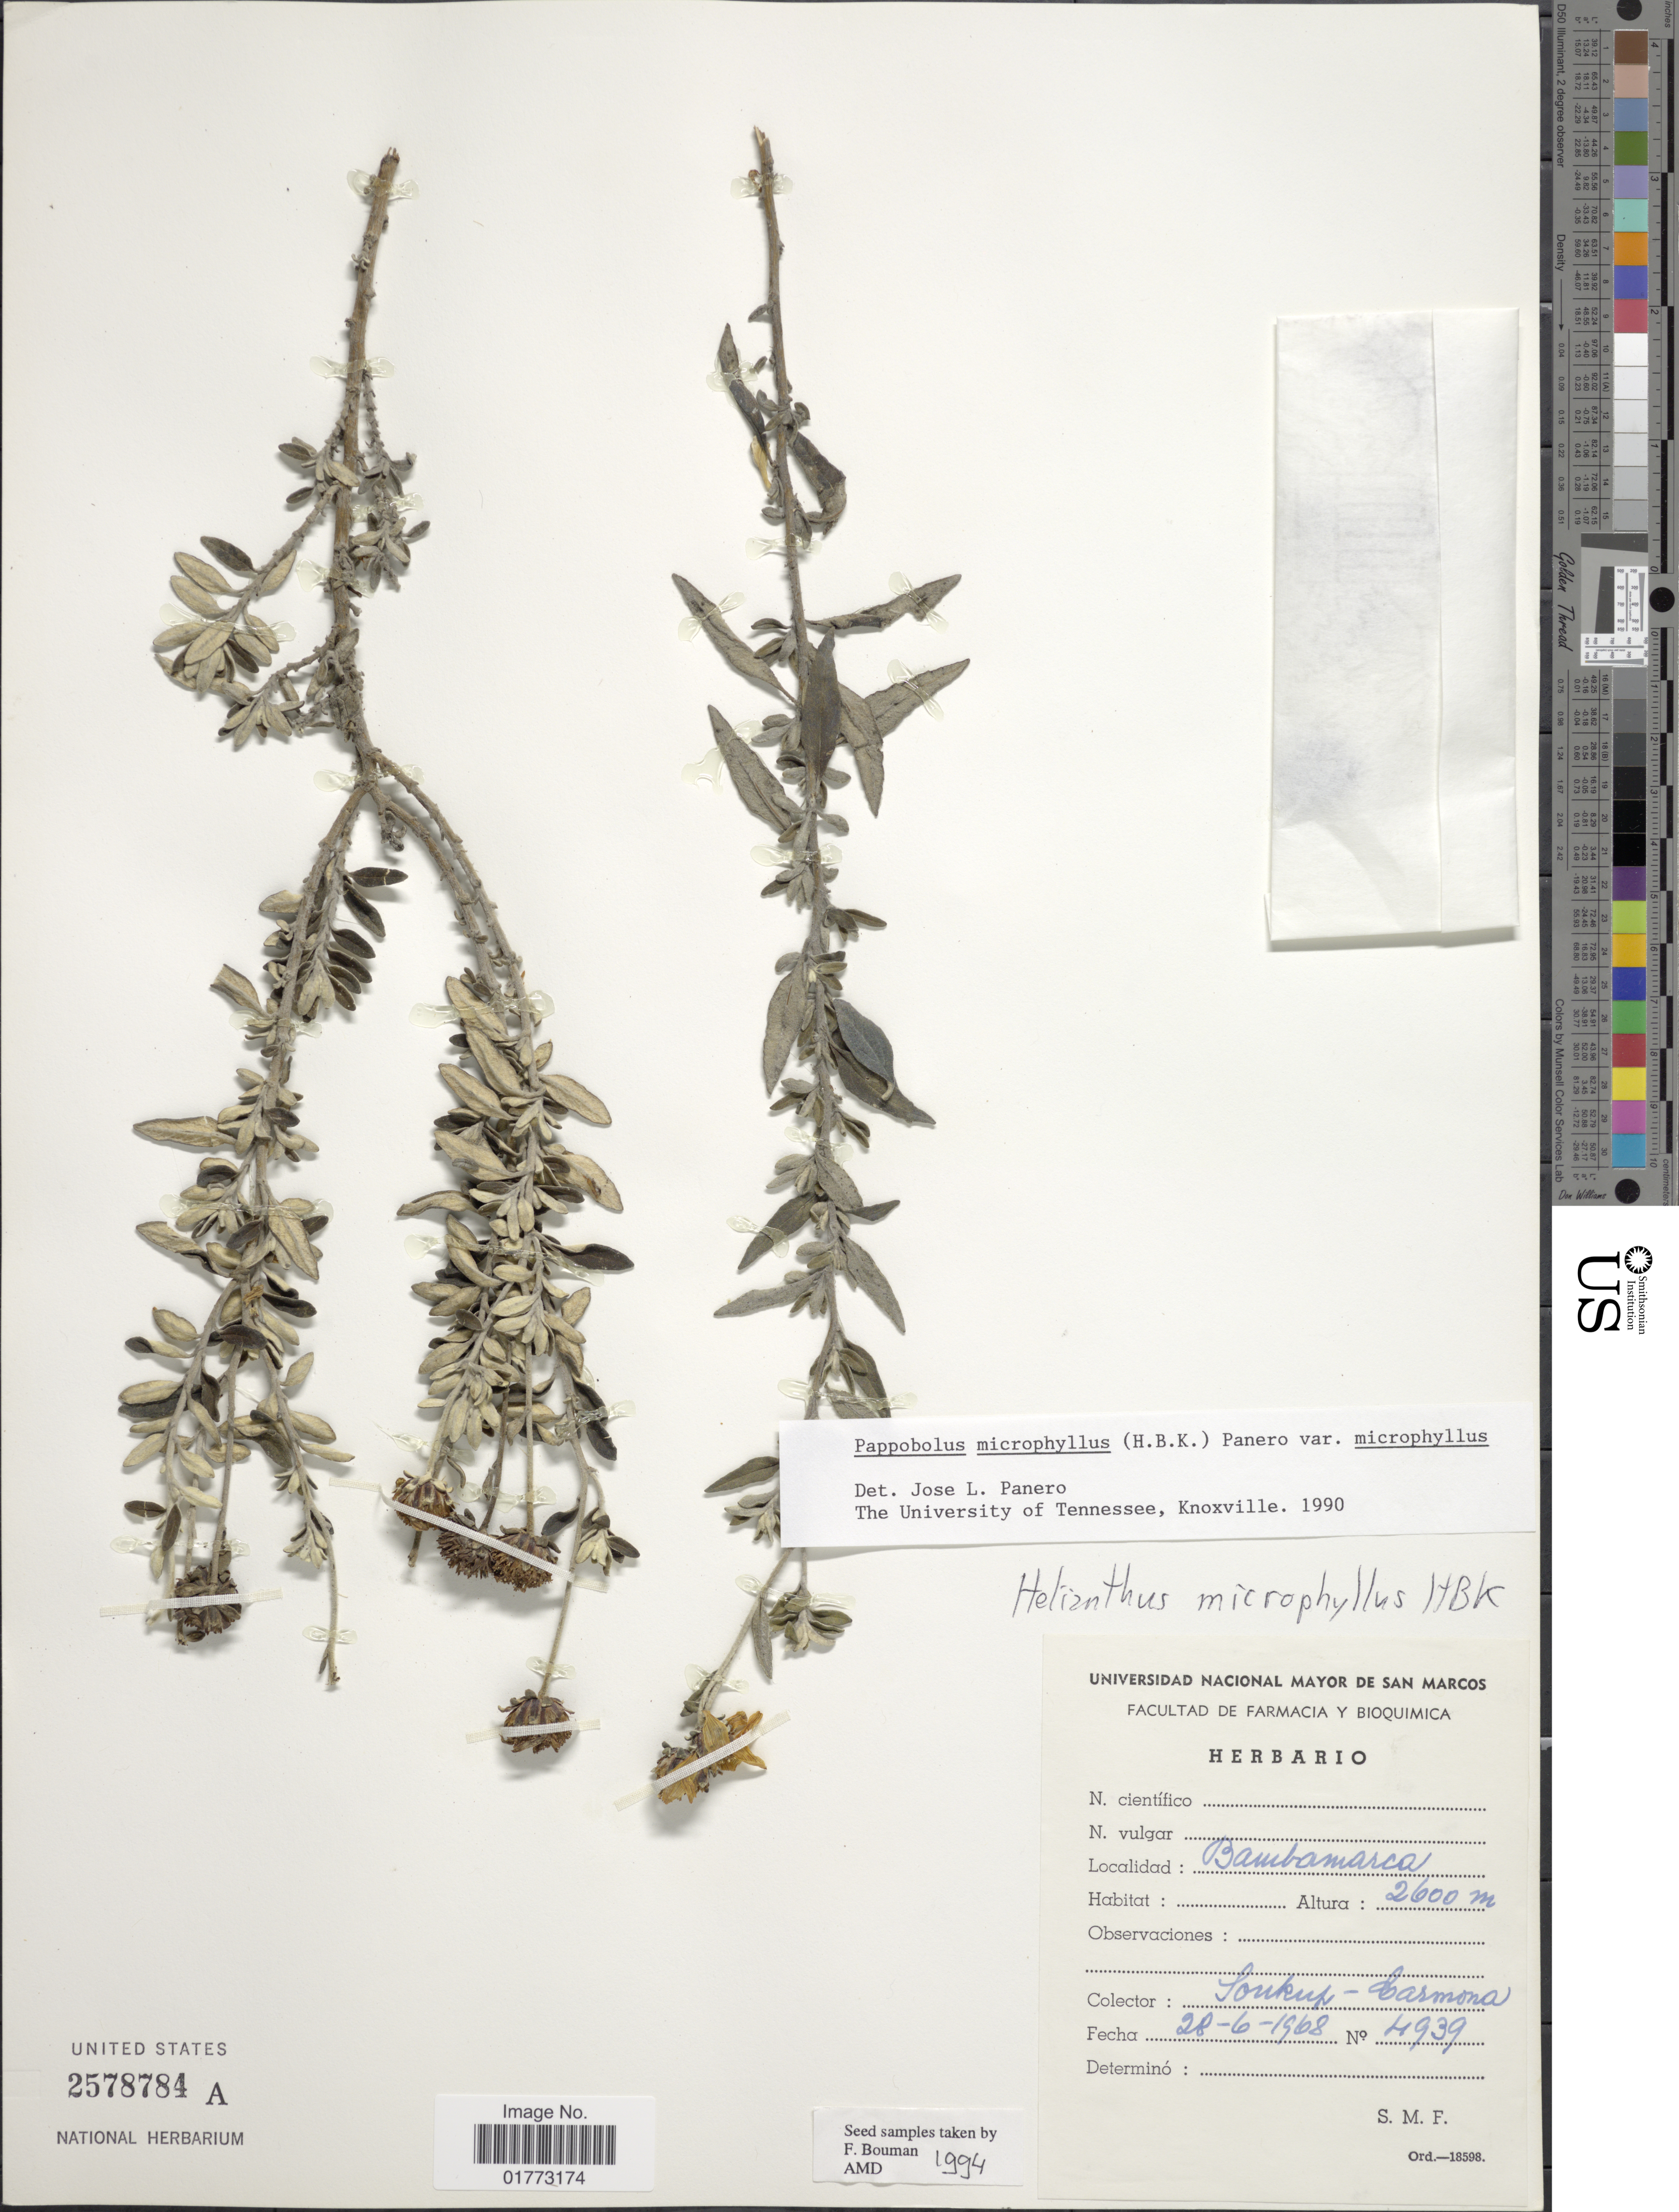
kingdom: Plantae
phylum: Tracheophyta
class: Magnoliopsida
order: Asterales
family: Asteraceae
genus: Pappobolus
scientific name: Pappobolus microphyllus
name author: (Kunth) Panero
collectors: -- Soukup & Carmona, --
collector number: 4939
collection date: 1968-06-28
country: Peru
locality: Bambamarca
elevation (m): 2600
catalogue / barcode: US 2578784A